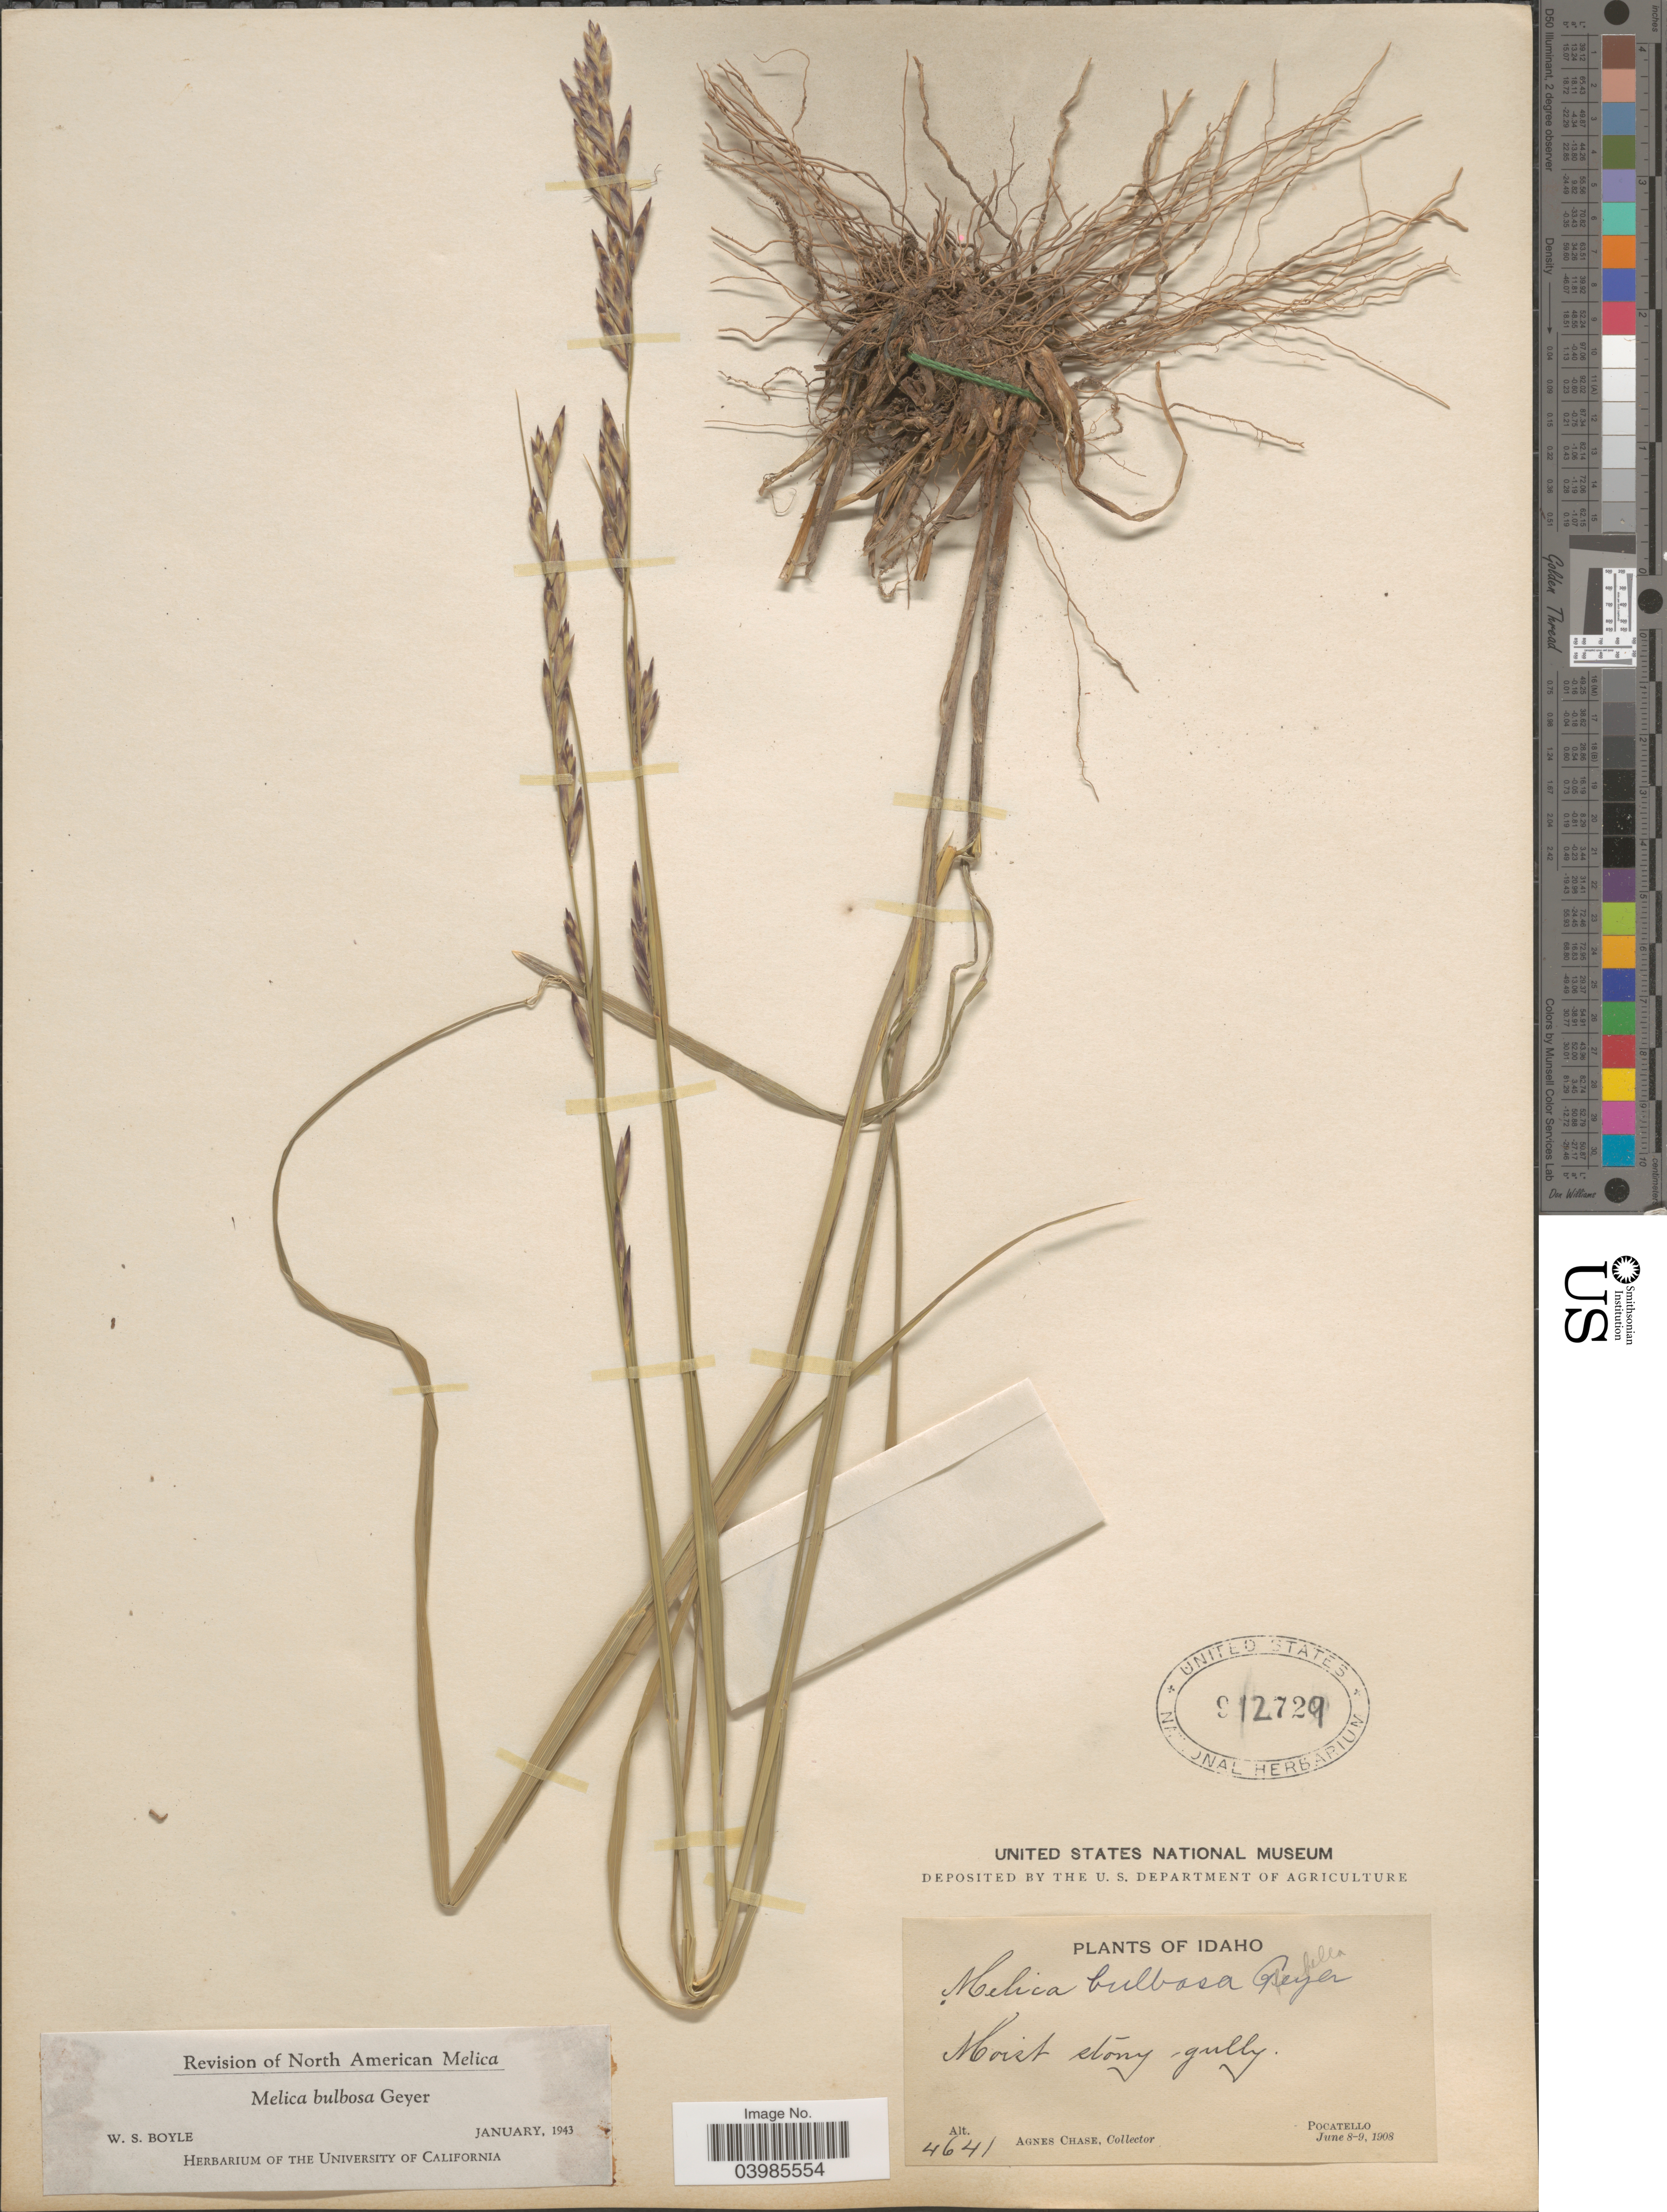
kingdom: Plantae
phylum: Tracheophyta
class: Liliopsida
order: Poales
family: Poaceae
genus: Melica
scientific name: Melica bulbosa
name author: Geyer ex Porter & J.M. Coult.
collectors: A. Chase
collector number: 4641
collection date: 1908-06-08/1908-06-09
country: United States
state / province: Idaho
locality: Pocatello.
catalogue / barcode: US 912729